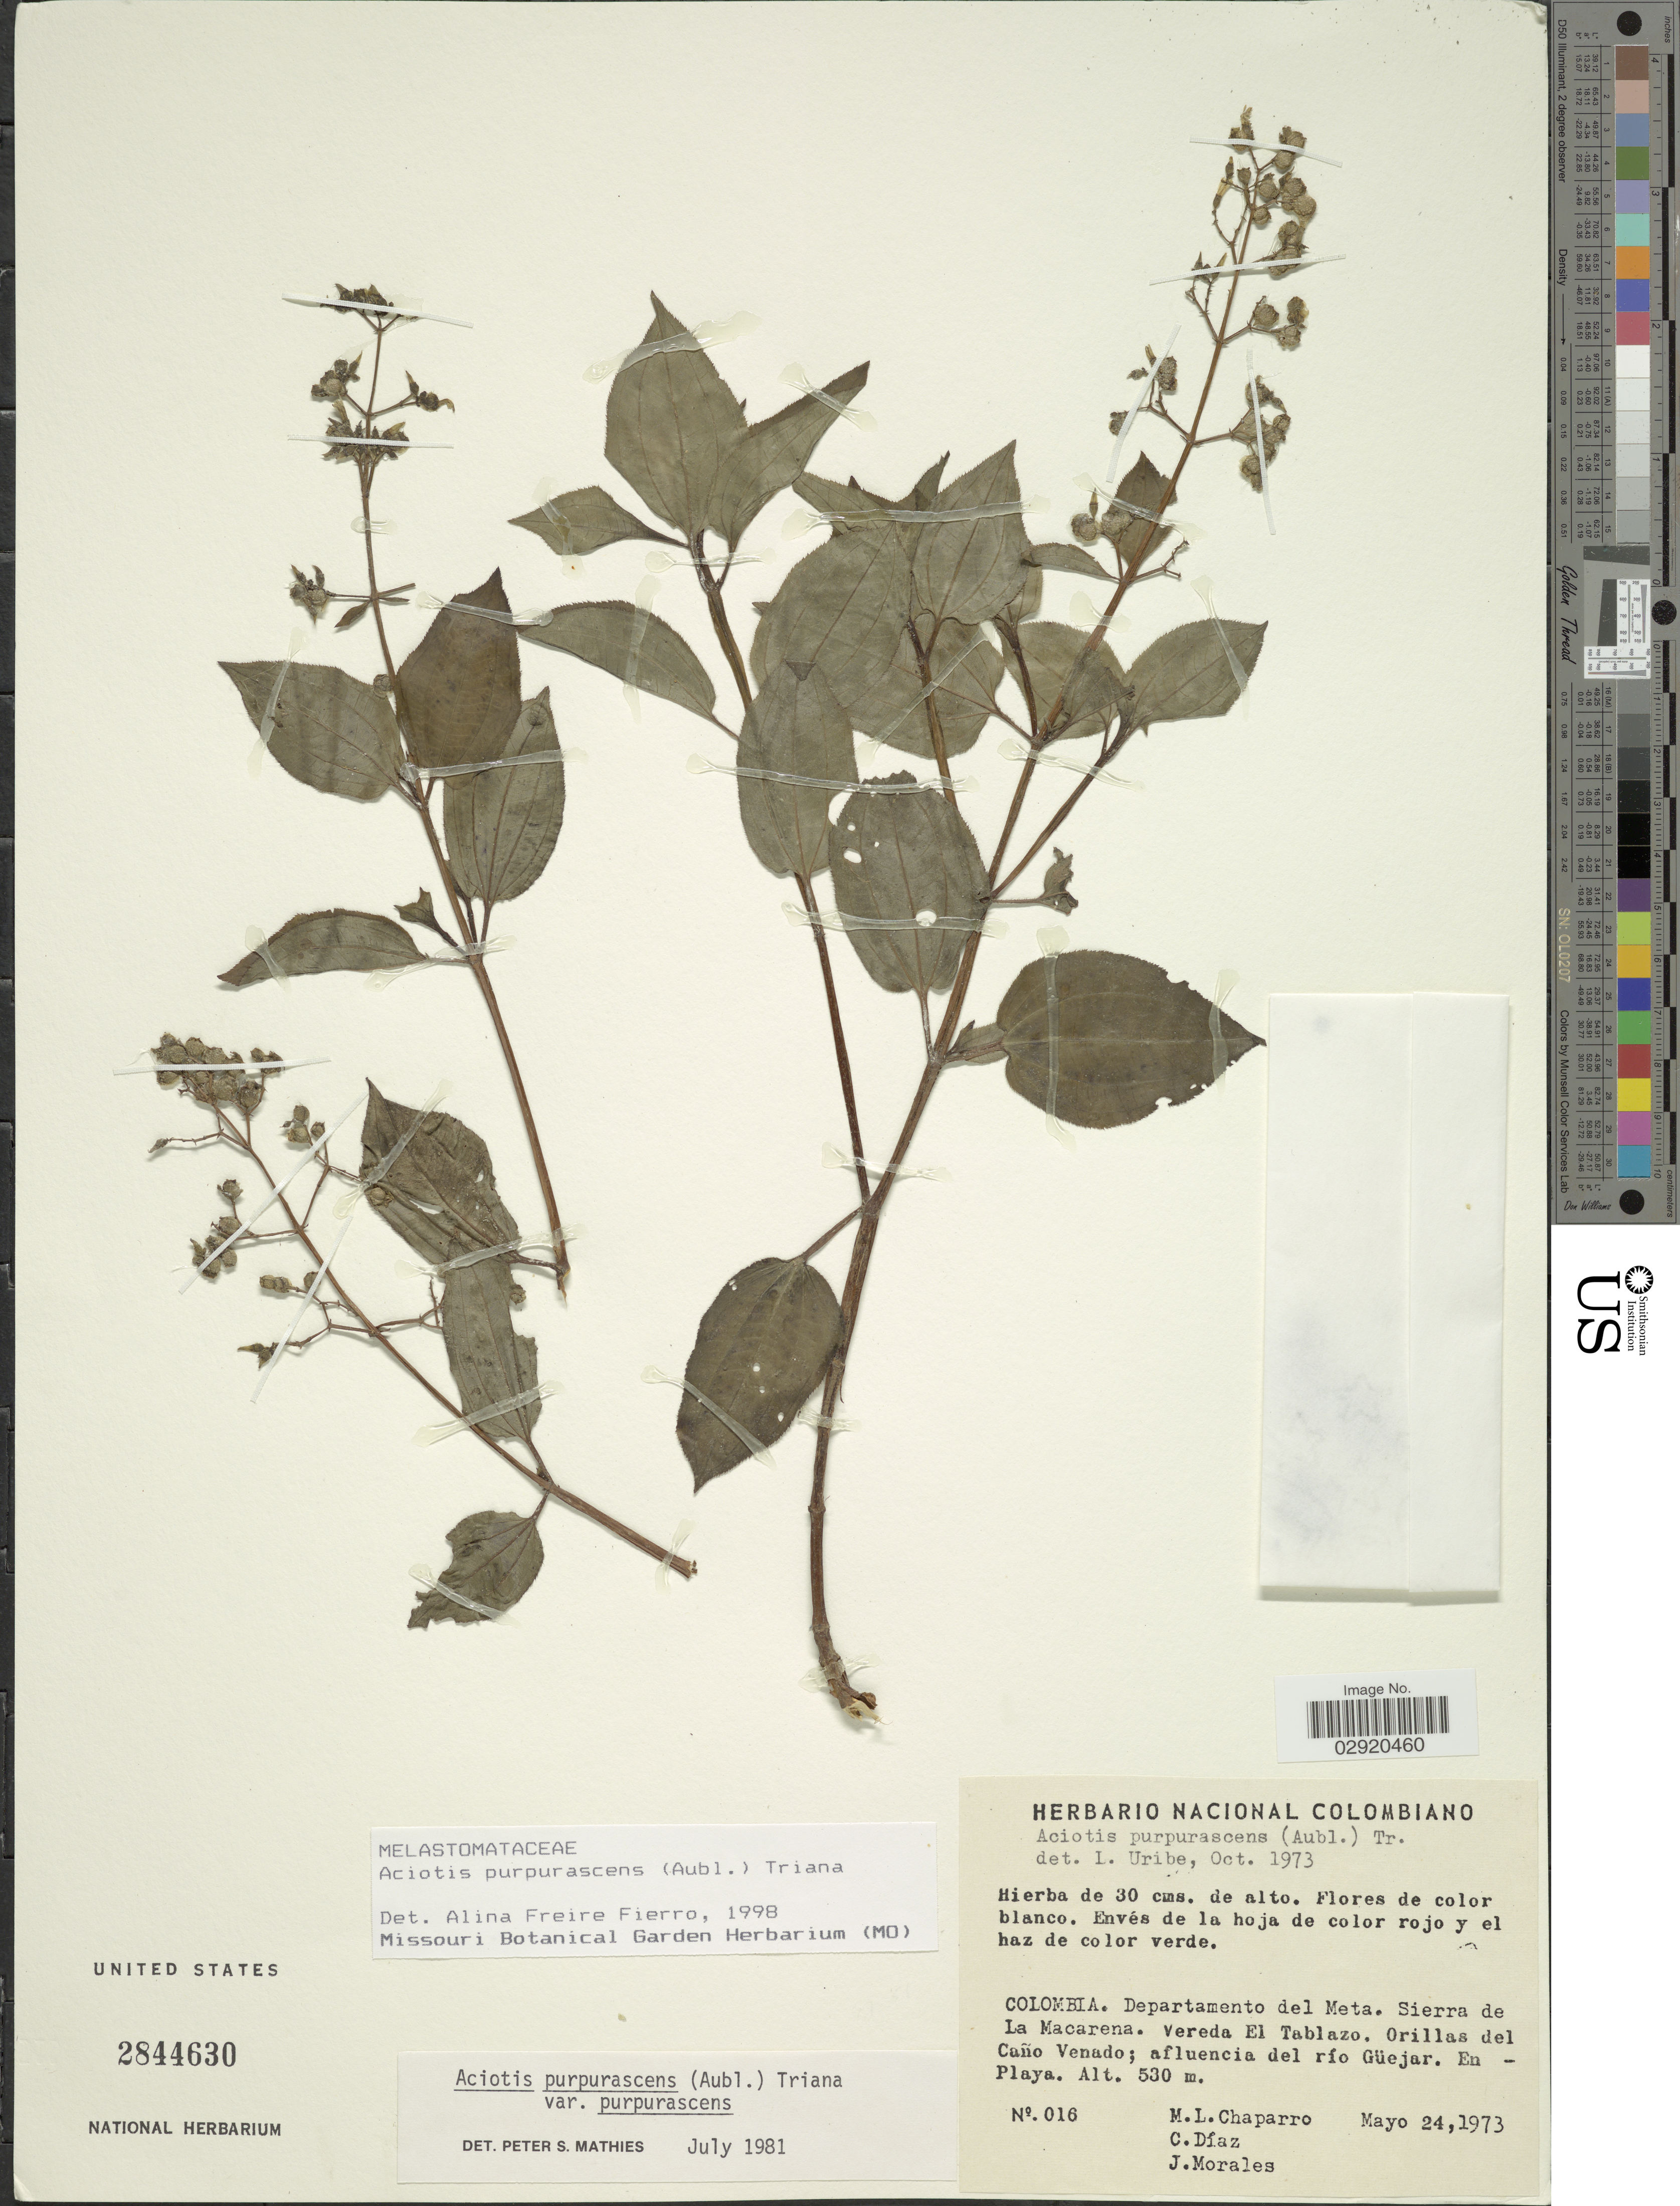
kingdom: Plantae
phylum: Tracheophyta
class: Magnoliopsida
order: Myrtales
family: Melastomataceae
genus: Aciotis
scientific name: Aciotis purpurascens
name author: (Aubl.) Triana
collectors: M. Chaparro, C. Díaz & J. Morales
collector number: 016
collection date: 1973-05-24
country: Colombia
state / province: Meta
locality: Departamento del Meta. Sierra de La Macarena. Vereda El Tablazo. Orillas del Caño Venado; afluencia del río Güejar. En-Playa.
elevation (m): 530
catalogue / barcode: US 2844630